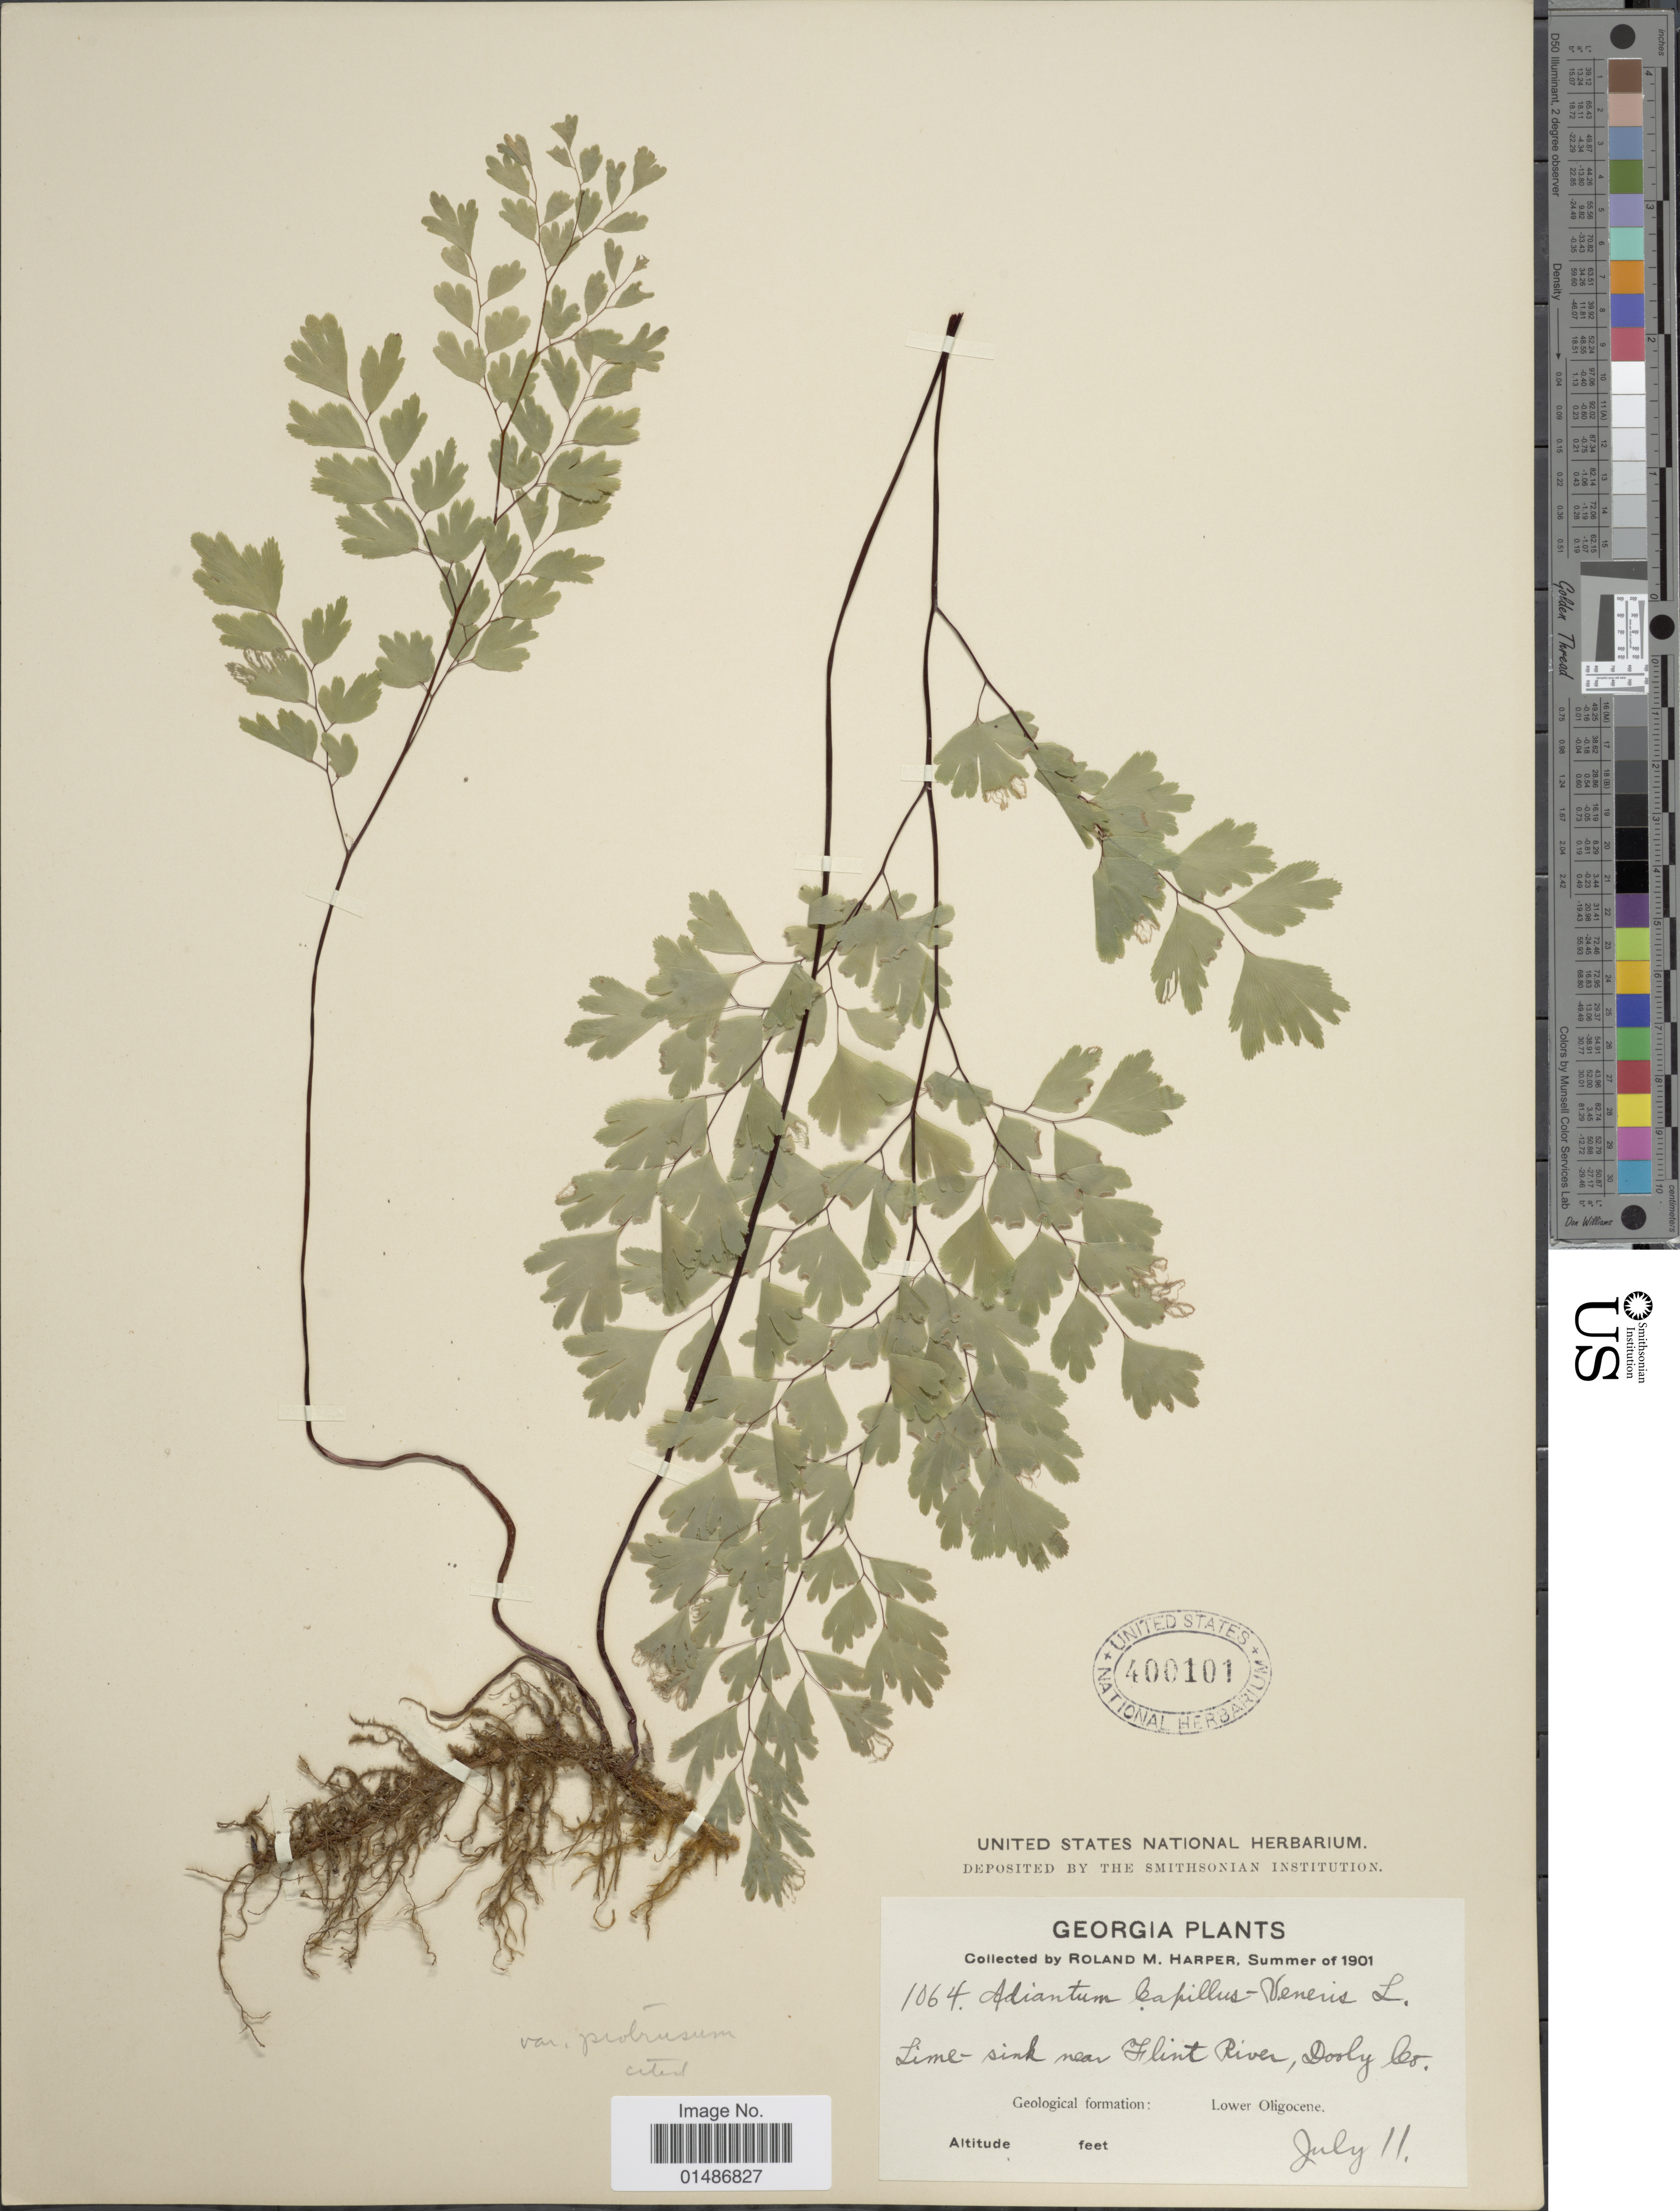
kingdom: Plantae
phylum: Tracheophyta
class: Polypodiopsida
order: Polypodiales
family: Pteridaceae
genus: Adiantum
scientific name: Adiantum capillus-veneris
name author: L.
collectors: R. M. Harper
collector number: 1064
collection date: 1901-07-11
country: United States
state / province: Georgia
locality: Lime-sink near Flint River, Dooly Co. Geological formation: Lower Oligocene.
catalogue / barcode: US 400101